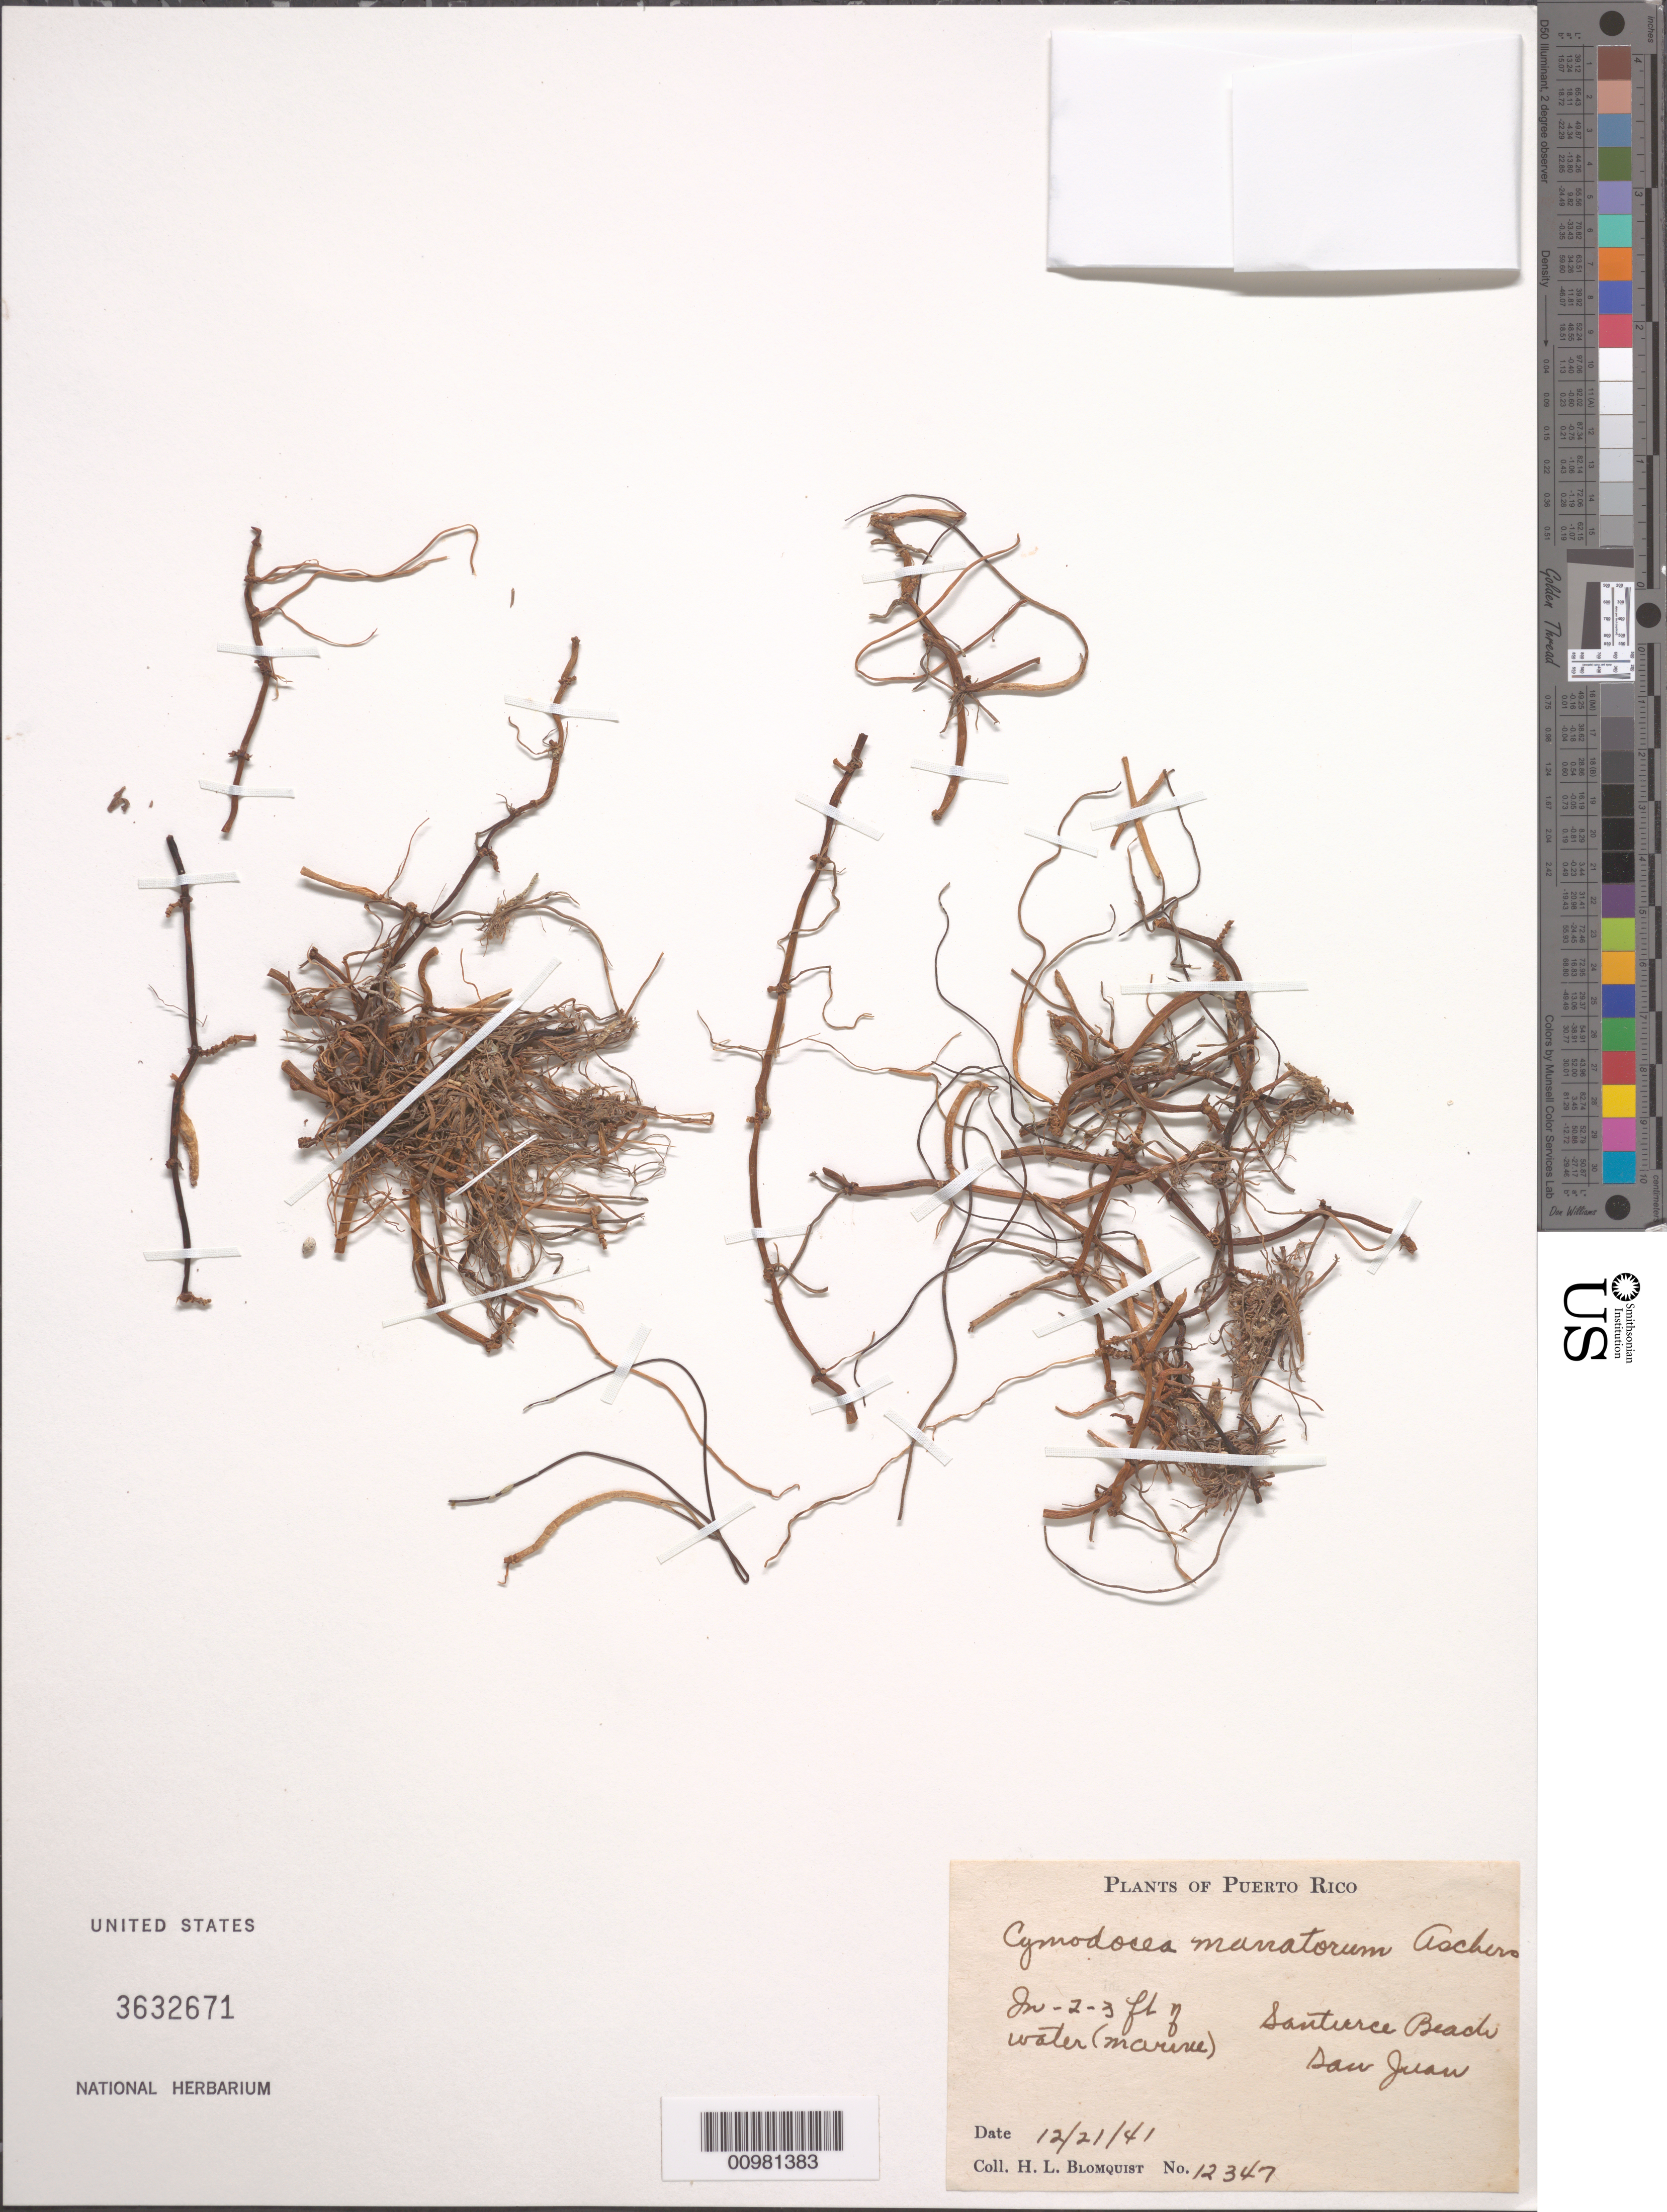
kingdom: Plantae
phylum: Tracheophyta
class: Liliopsida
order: Alismatales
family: Cymodoceaceae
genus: Cymodocea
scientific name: Cymodocea manatorum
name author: Asch.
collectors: H. Blomquist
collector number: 12347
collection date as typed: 21 Dec 1941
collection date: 1941-12-21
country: Puerto Rico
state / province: San Juan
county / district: Juana Diaz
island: Puerto Rico I.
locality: Santurce Beach, San Juan.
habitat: In 2-3 ft. of marine water.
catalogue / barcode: US 3632671